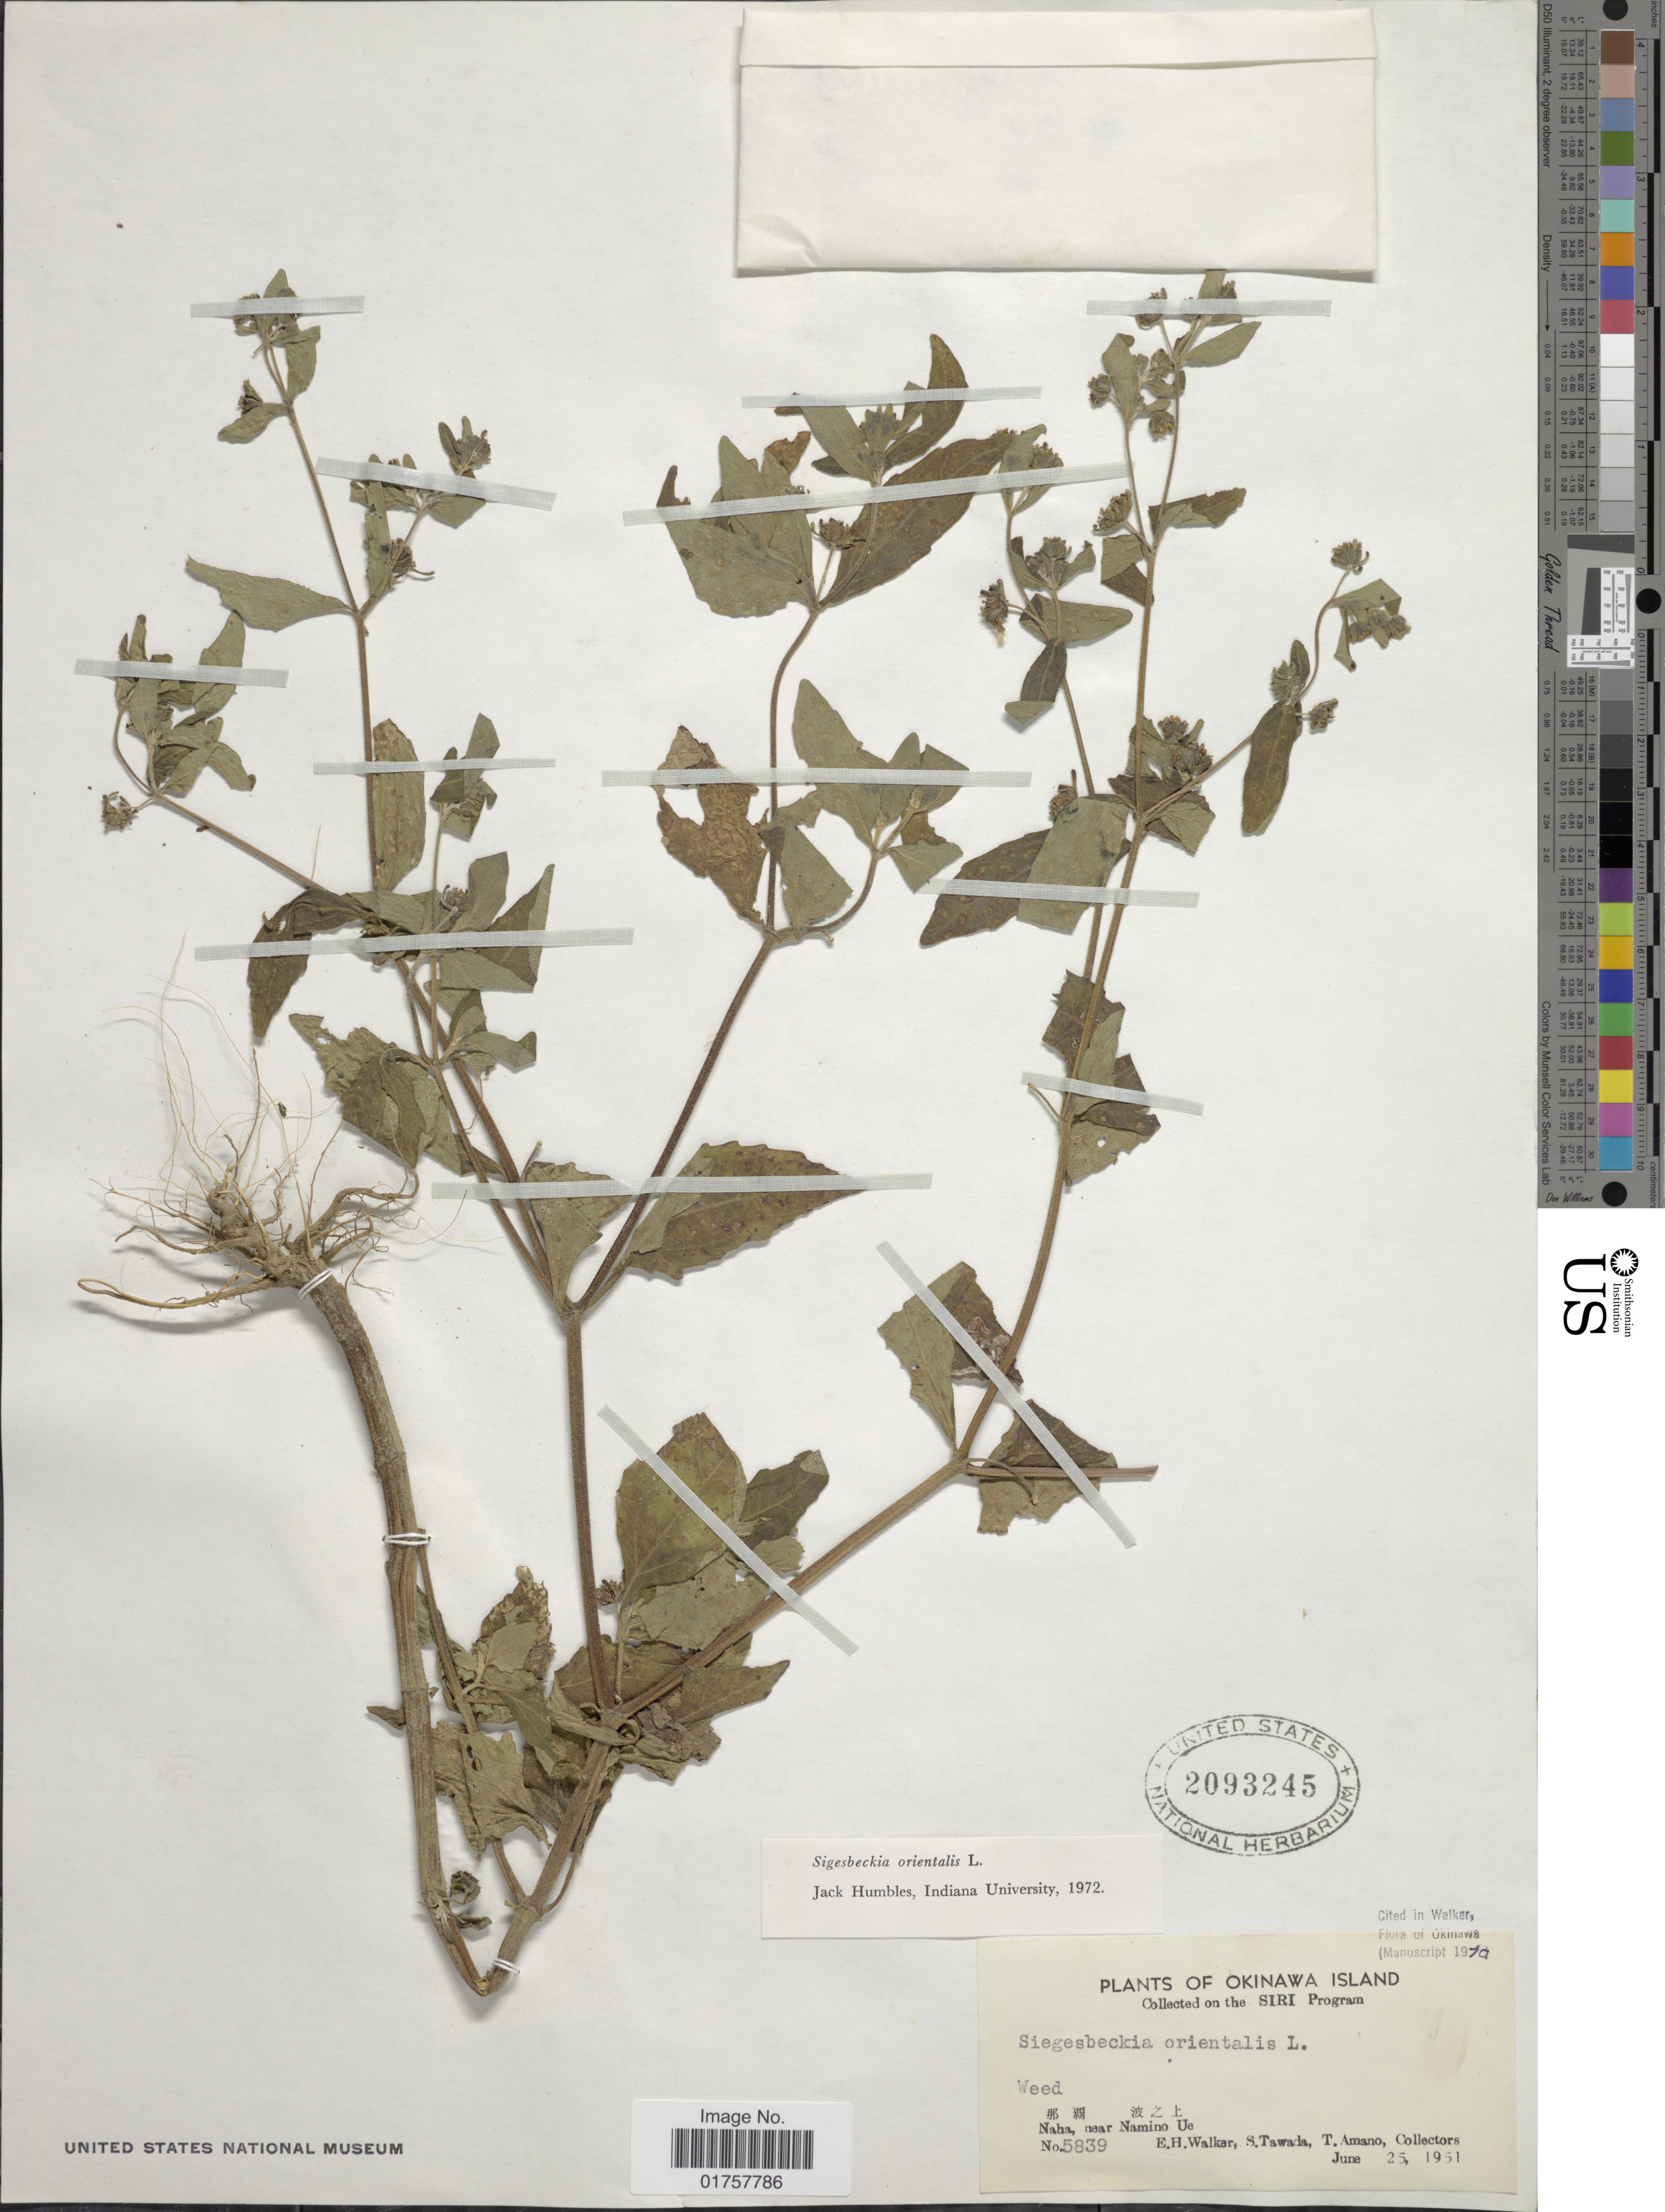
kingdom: Plantae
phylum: Tracheophyta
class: Magnoliopsida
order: Asterales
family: Asteraceae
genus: Sigesbeckia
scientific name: Sigesbeckia orientalis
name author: L.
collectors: E. H. Walker, S. Tawada & T. Amano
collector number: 5839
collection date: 1951-06-25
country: Japan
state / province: Okinawa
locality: Okinawa Island, Naha, near Namino Ue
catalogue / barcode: US 2093245